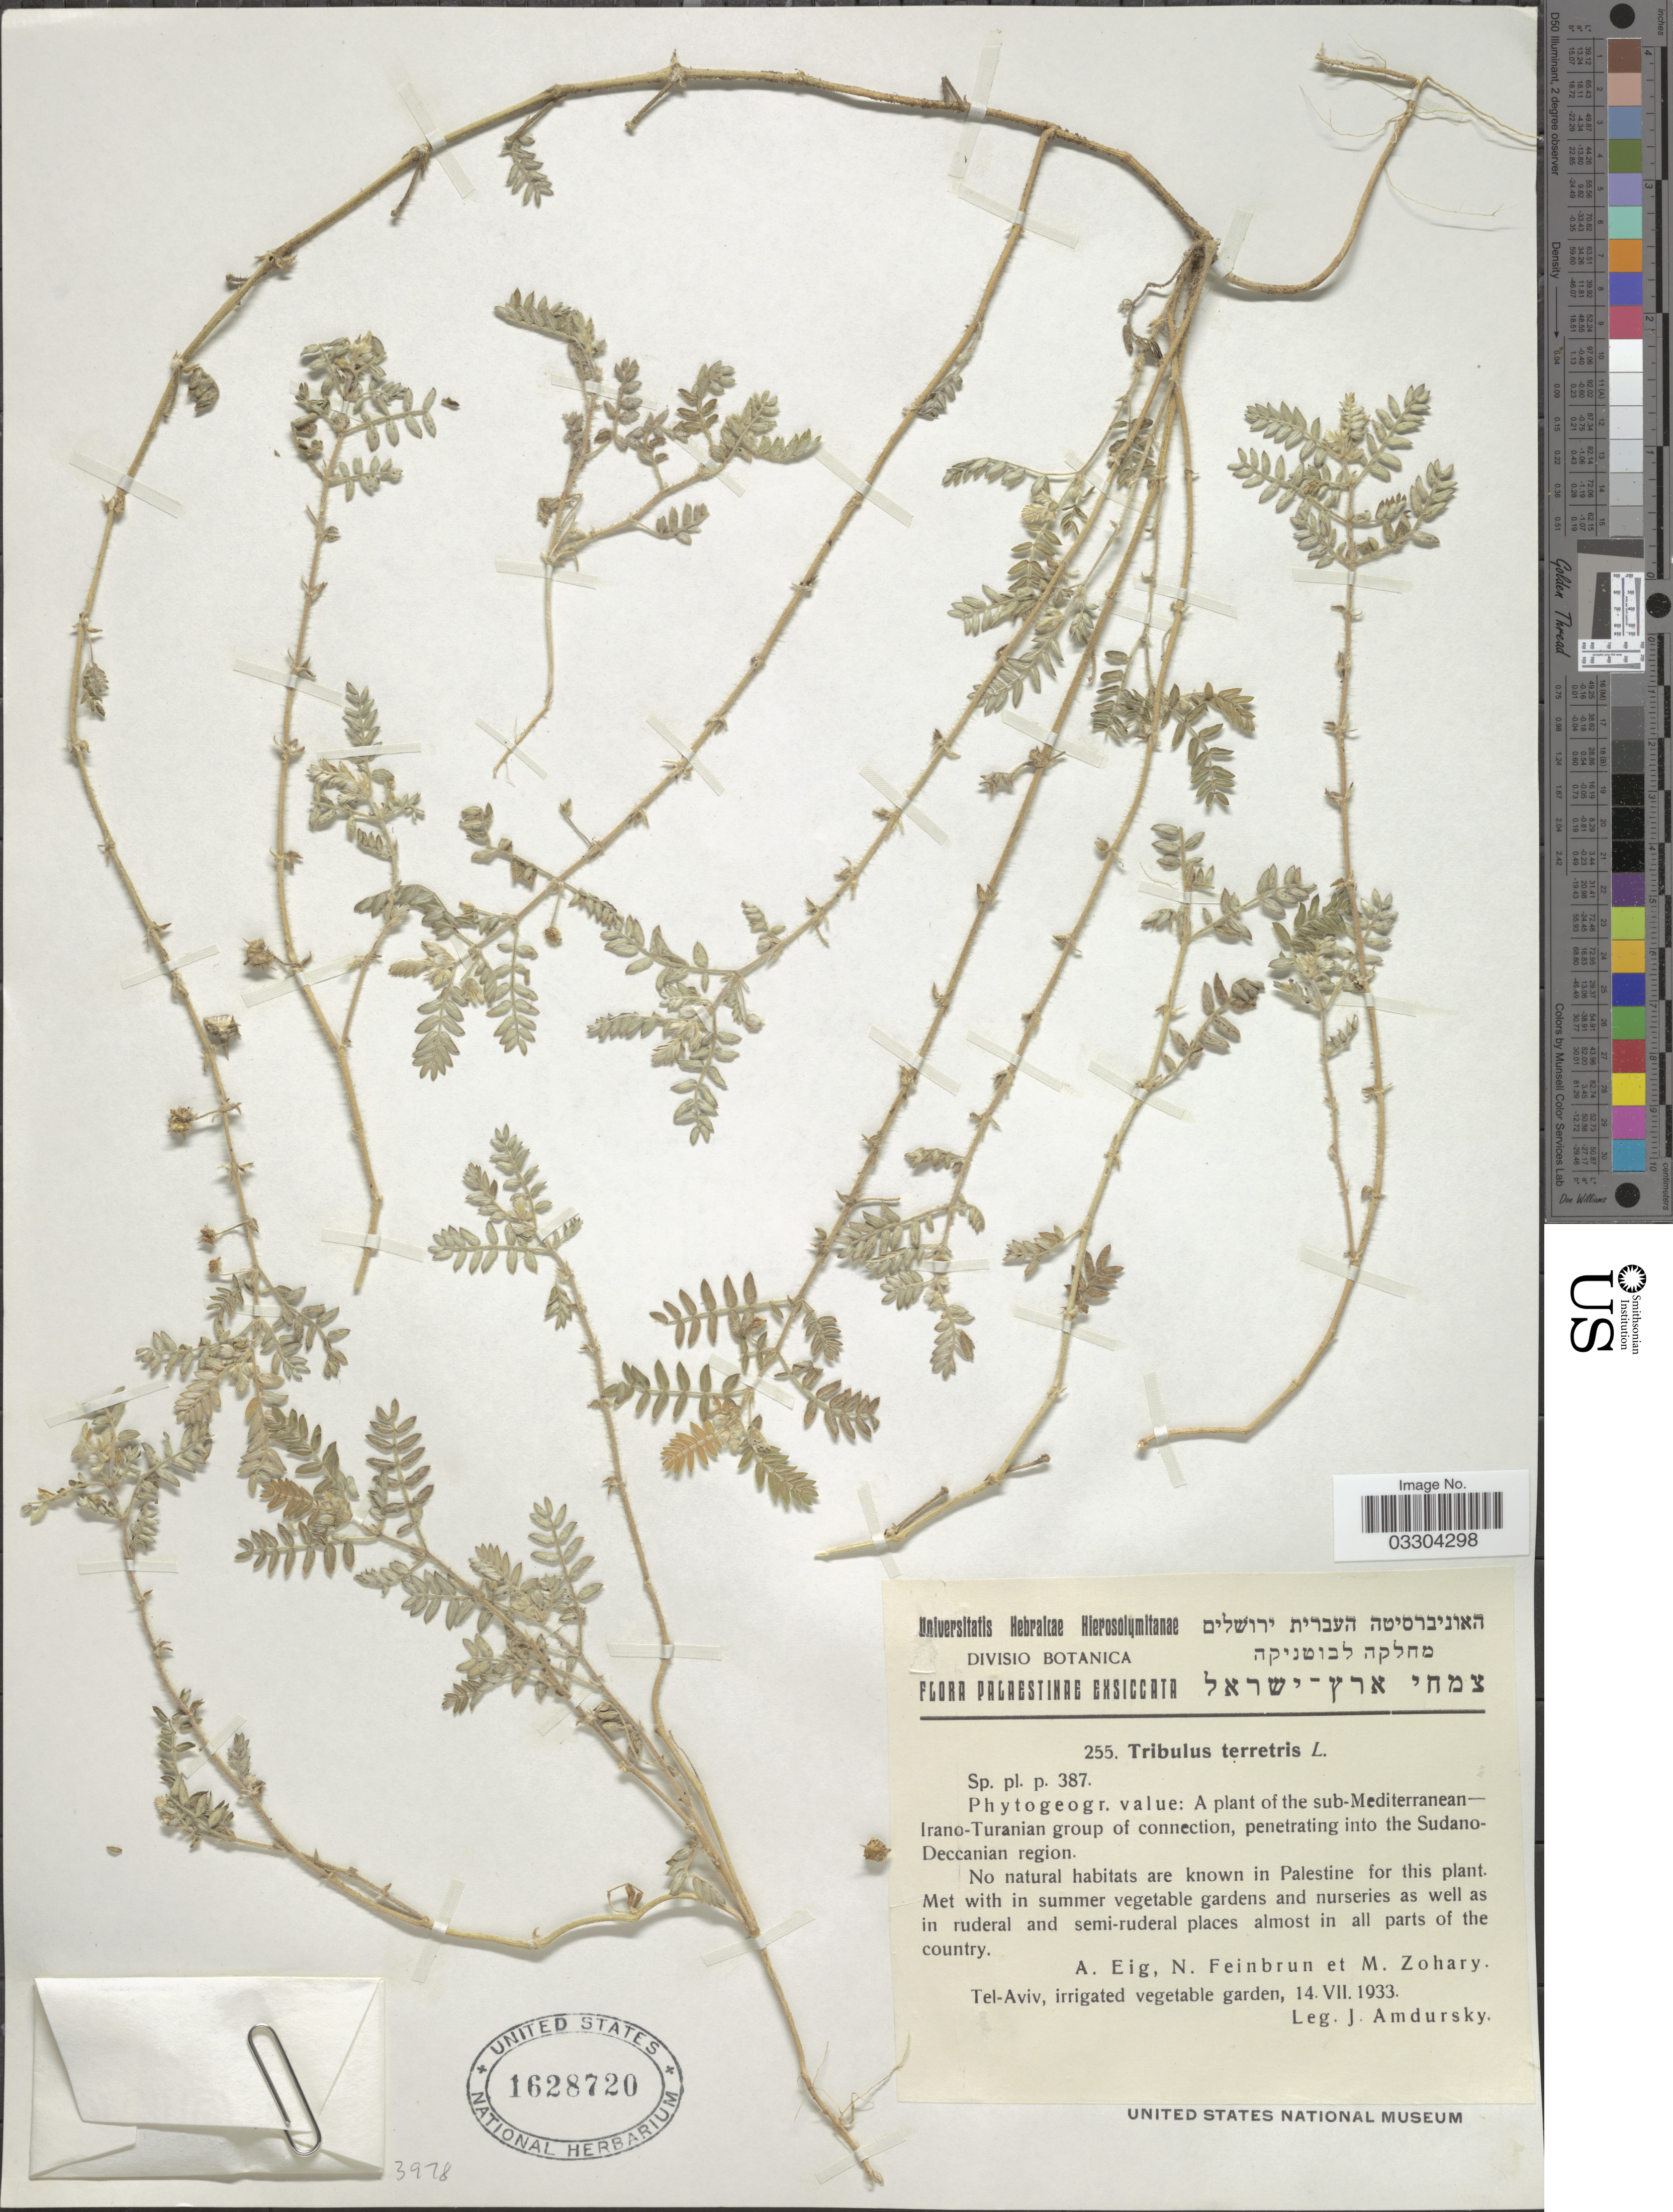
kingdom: Plantae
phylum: Tracheophyta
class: Magnoliopsida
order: Zygophyllales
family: Zygophyllaceae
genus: Tribulus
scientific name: Tribulus terrestris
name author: L.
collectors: I. Amdursky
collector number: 255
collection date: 1933-07-14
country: Israel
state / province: Tel Aviv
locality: Palaestinae. Tel-Aviv.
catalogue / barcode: US 1628720